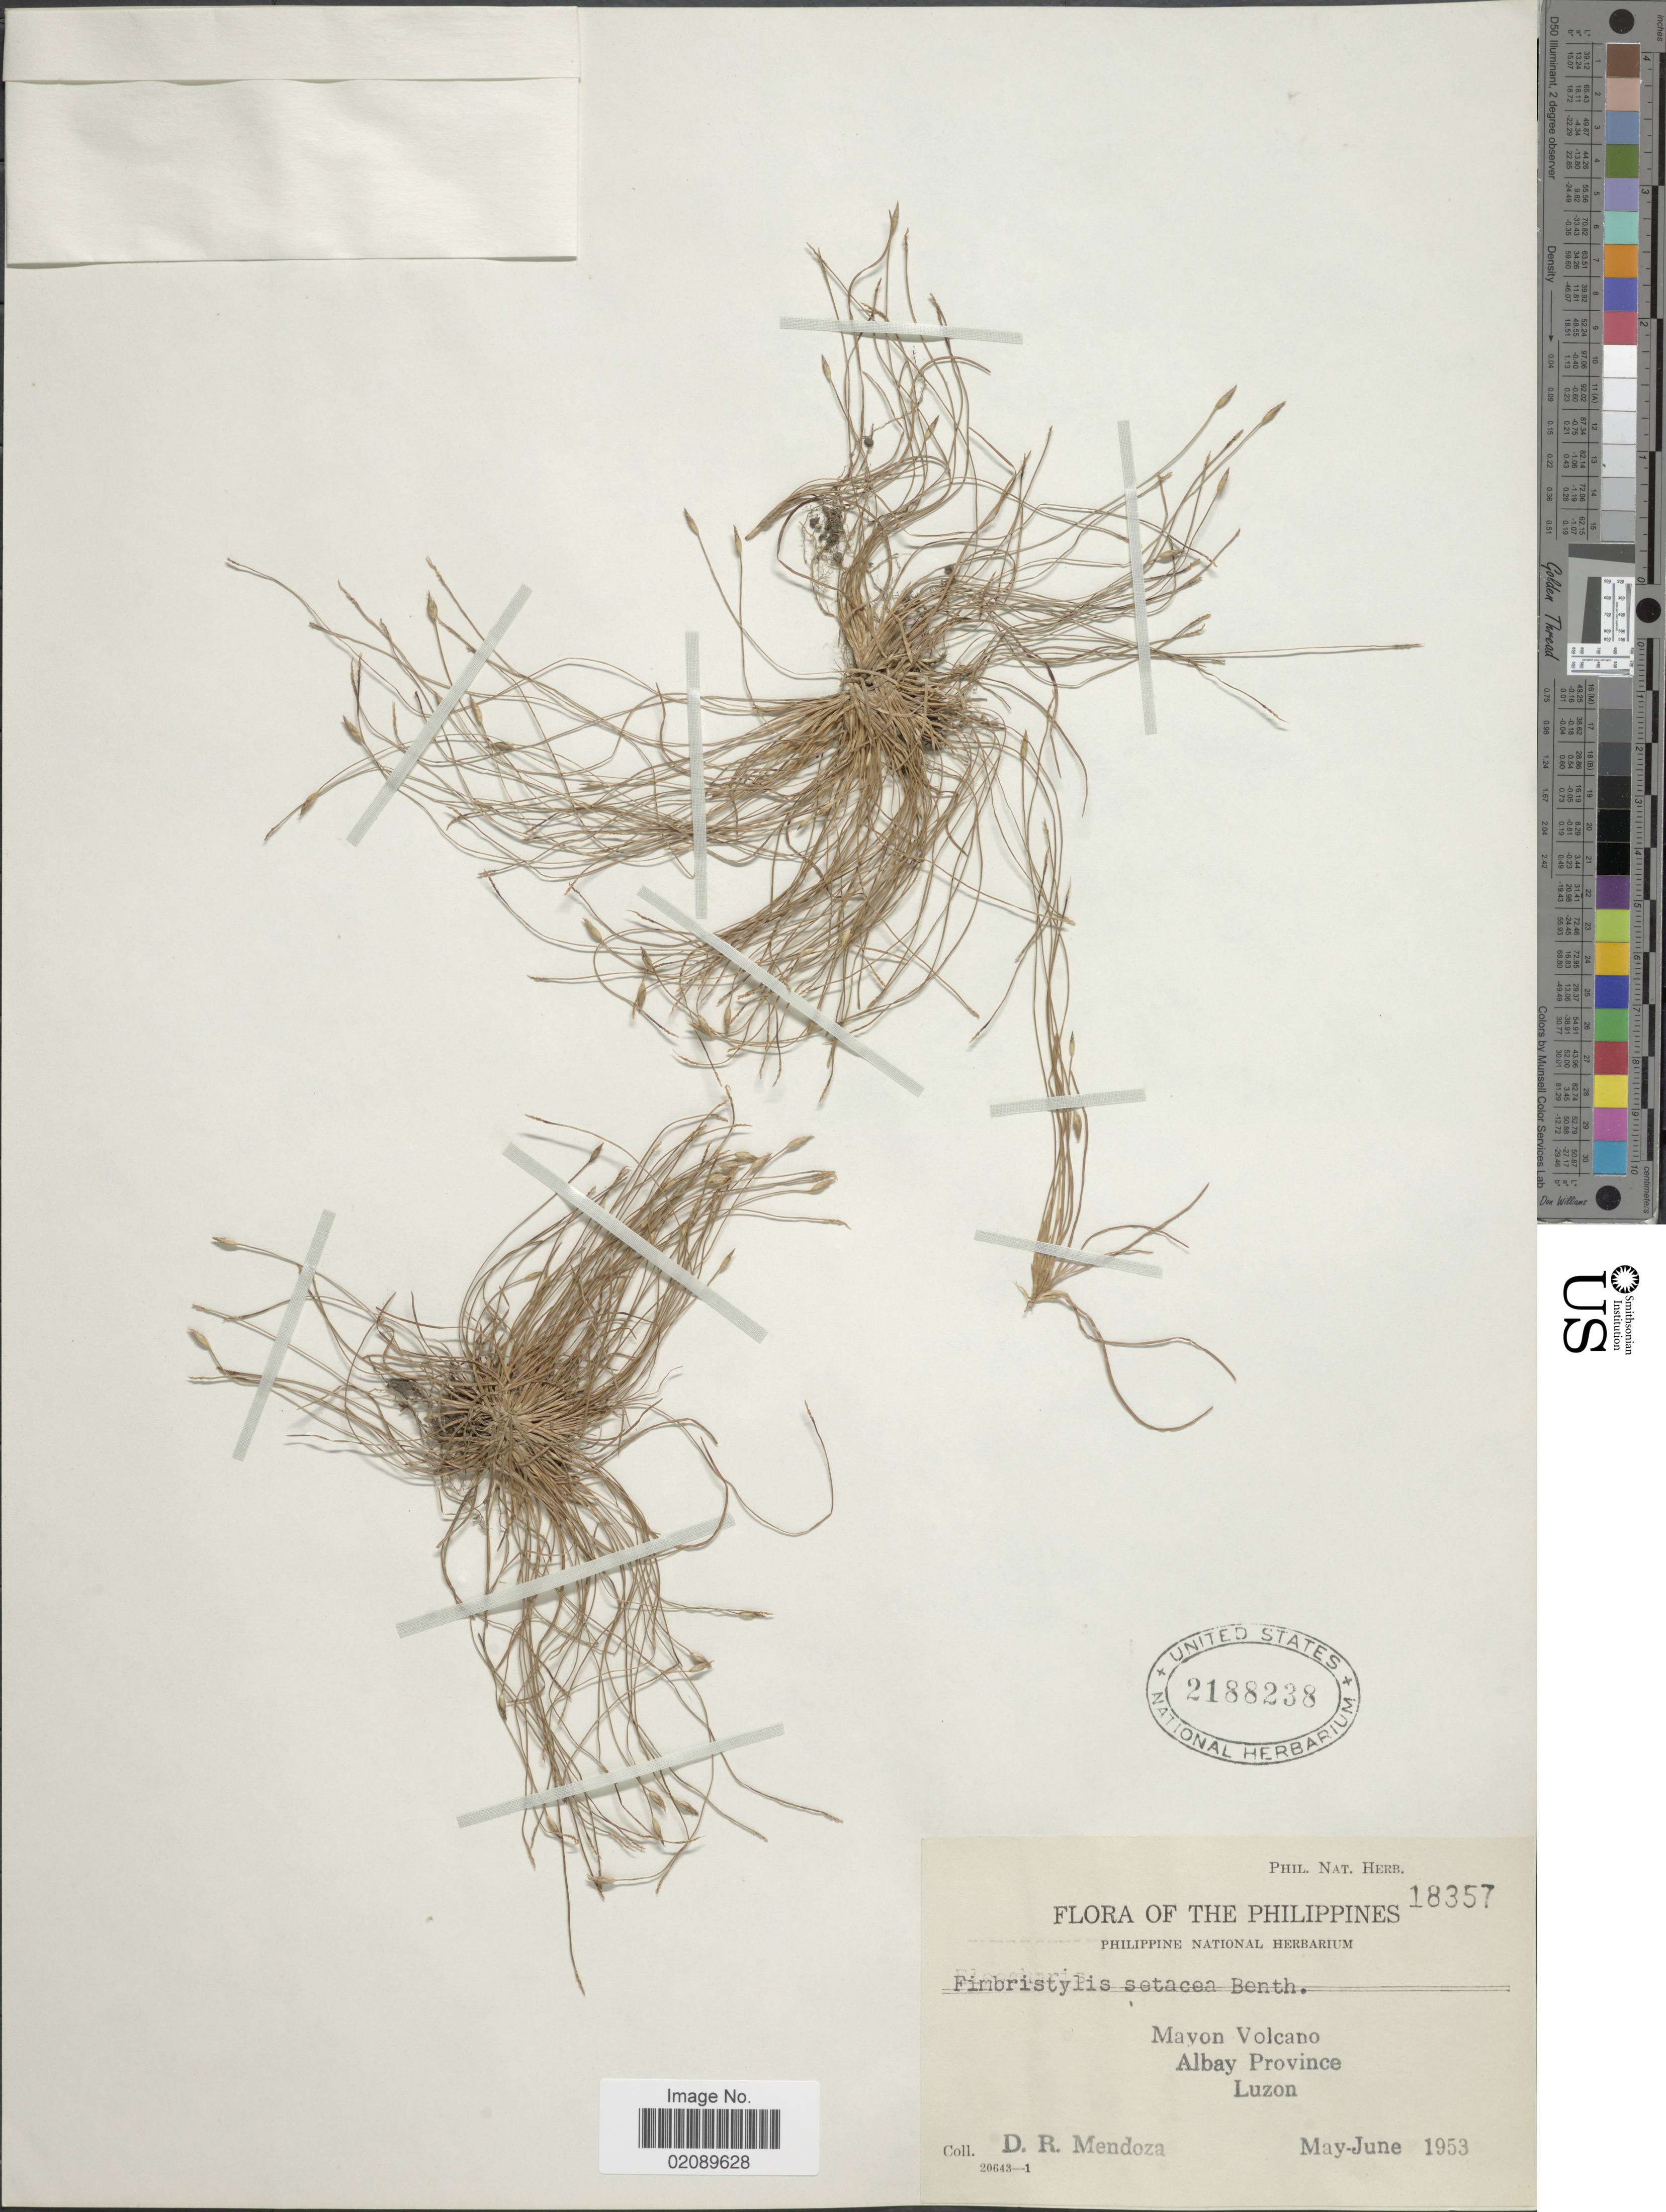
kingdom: Plantae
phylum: Tracheophyta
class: Liliopsida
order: Poales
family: Cyperaceae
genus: Fimbristylis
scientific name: Fimbristylis acicularis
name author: R. Br.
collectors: D. Mendoza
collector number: Phil. Nat. Herb. 18357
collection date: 1953-05/1953-06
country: Philippines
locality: Mayon Volcano, Albay Province, Luzon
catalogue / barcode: US 2188238